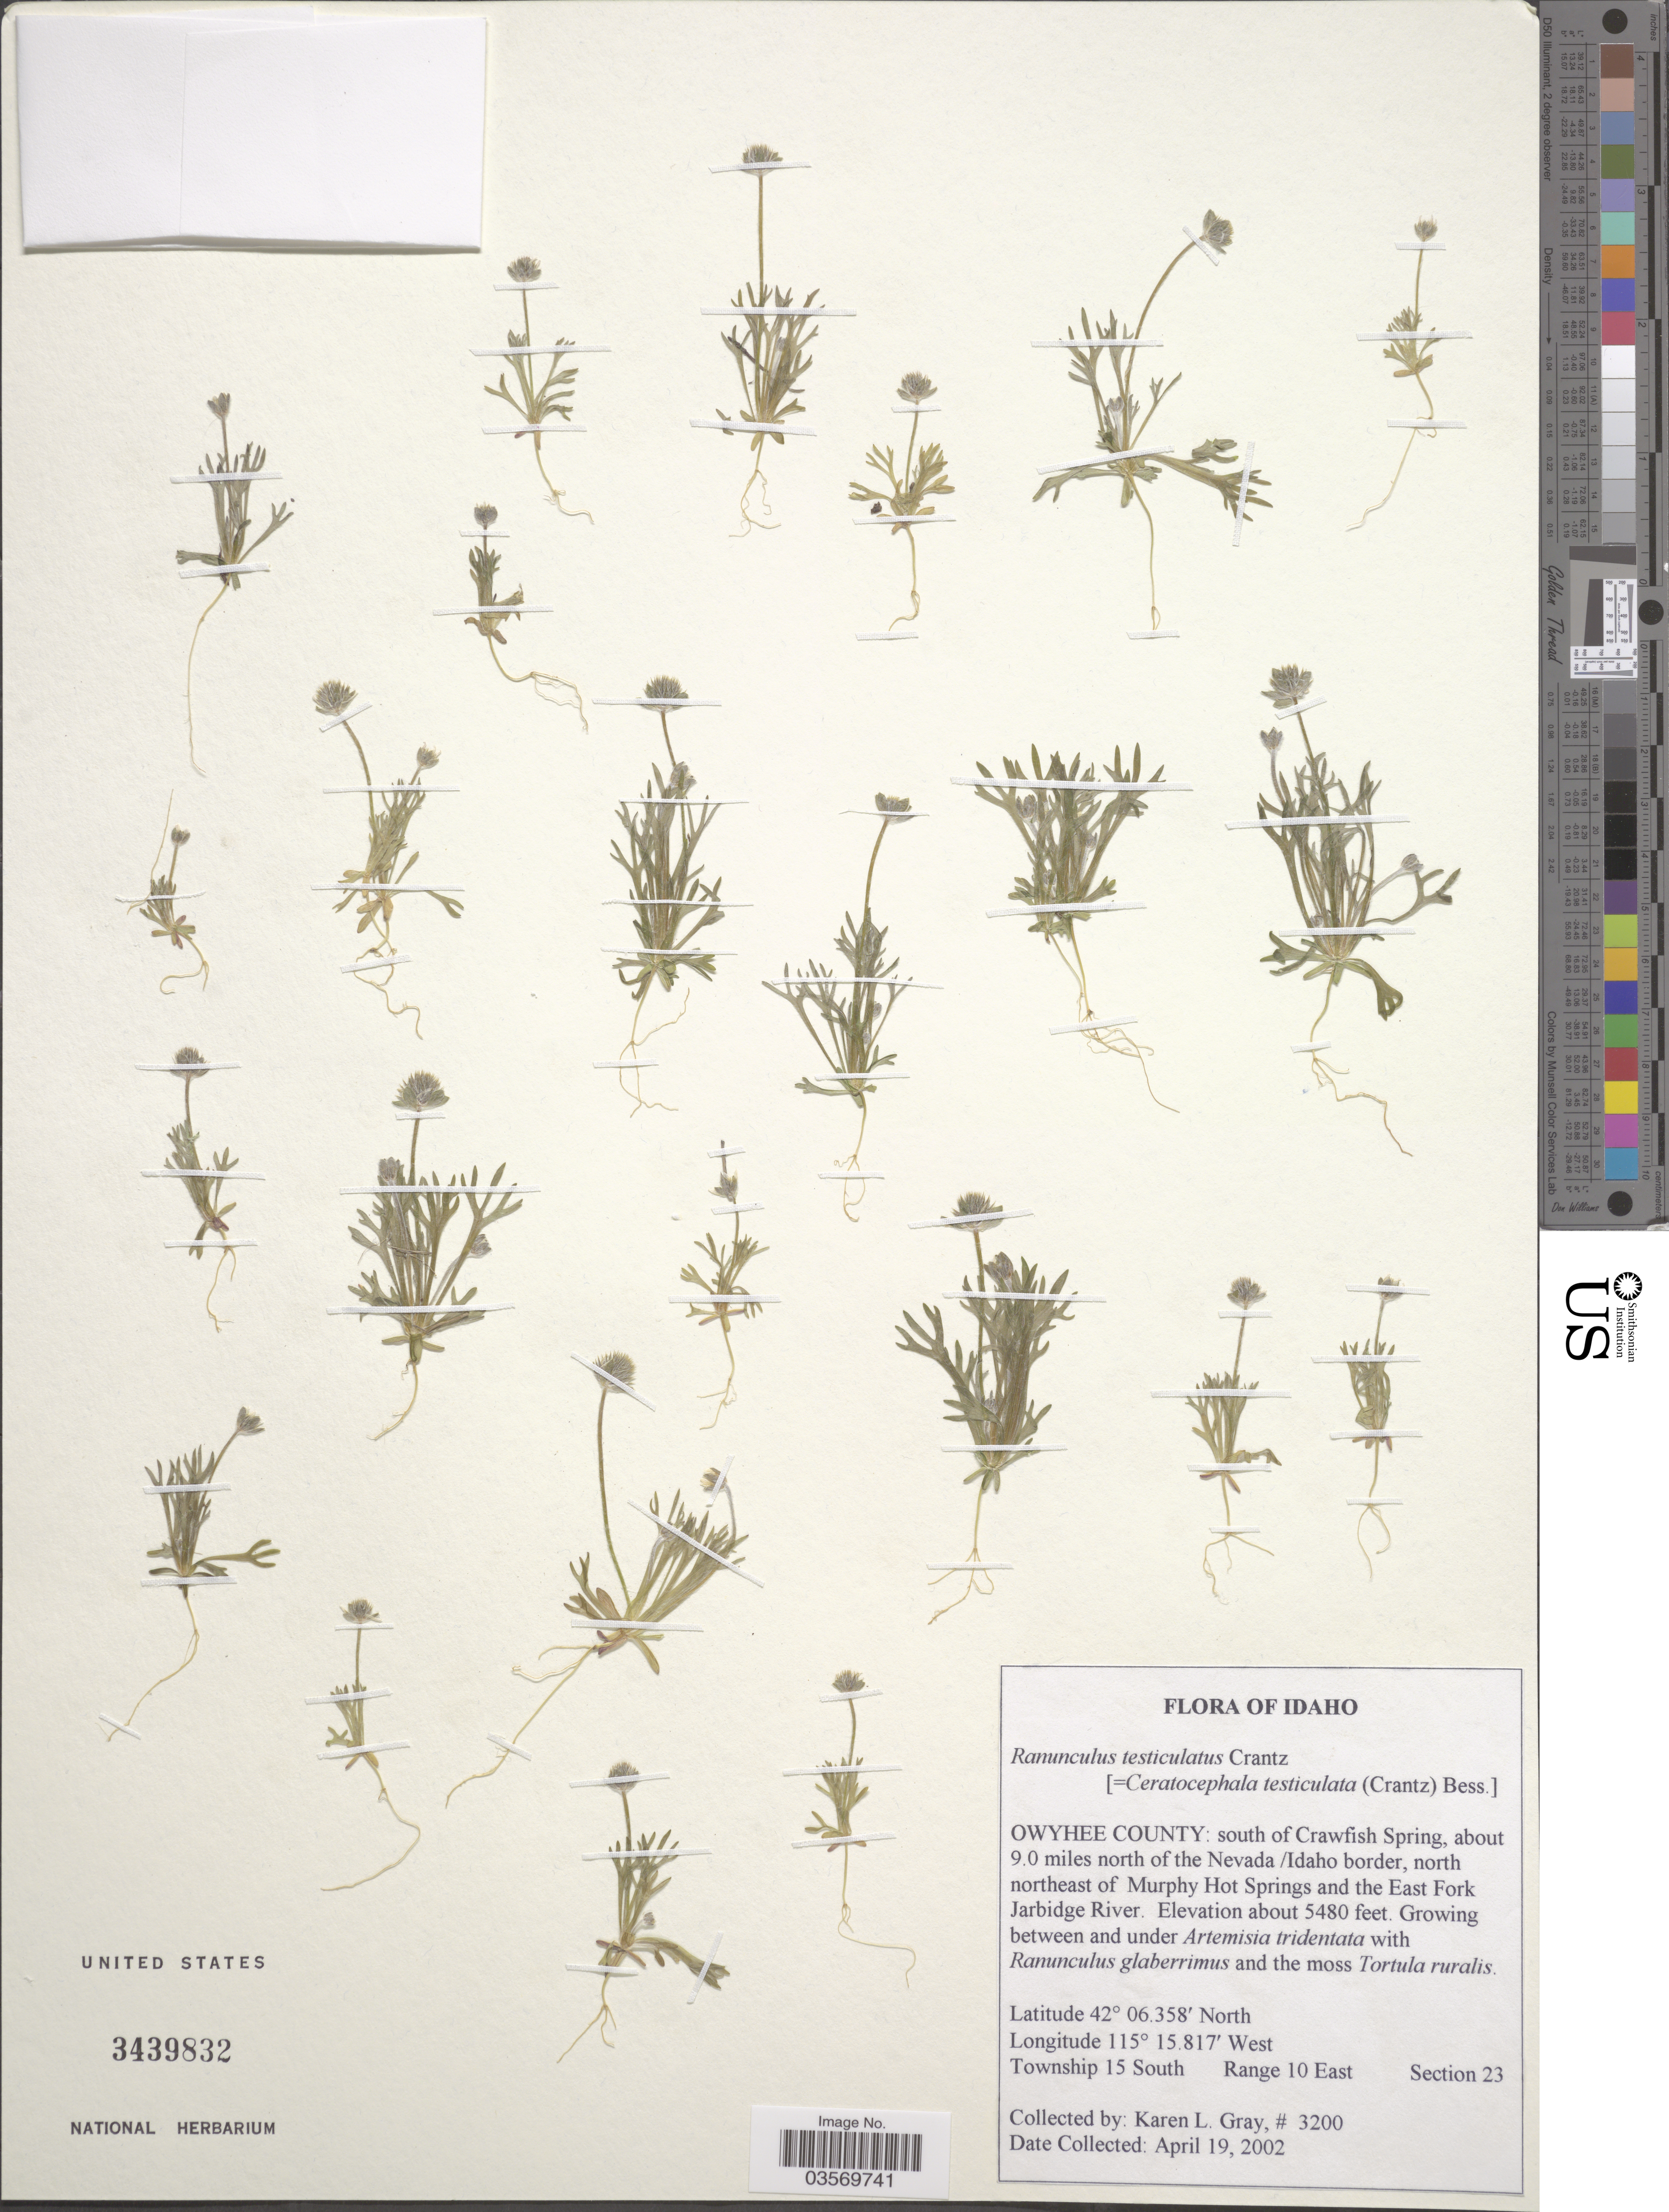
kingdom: Plantae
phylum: Tracheophyta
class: Magnoliopsida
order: Ranunculales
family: Ranunculaceae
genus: Ranunculus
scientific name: Ranunculus testiculatus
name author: Crantz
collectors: K. L. Gray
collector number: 3200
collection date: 2002-04-19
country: United States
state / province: Idaho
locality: Owyhee County: south of Crawfish Spring, about 9.0 miles north of the Nevado/Idaho border, north northeast of Murphy Hot Springs and the East Fork Jarbidge River. Township 15 South, Range 10 East, Section 23.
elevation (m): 1670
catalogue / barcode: US 3439832